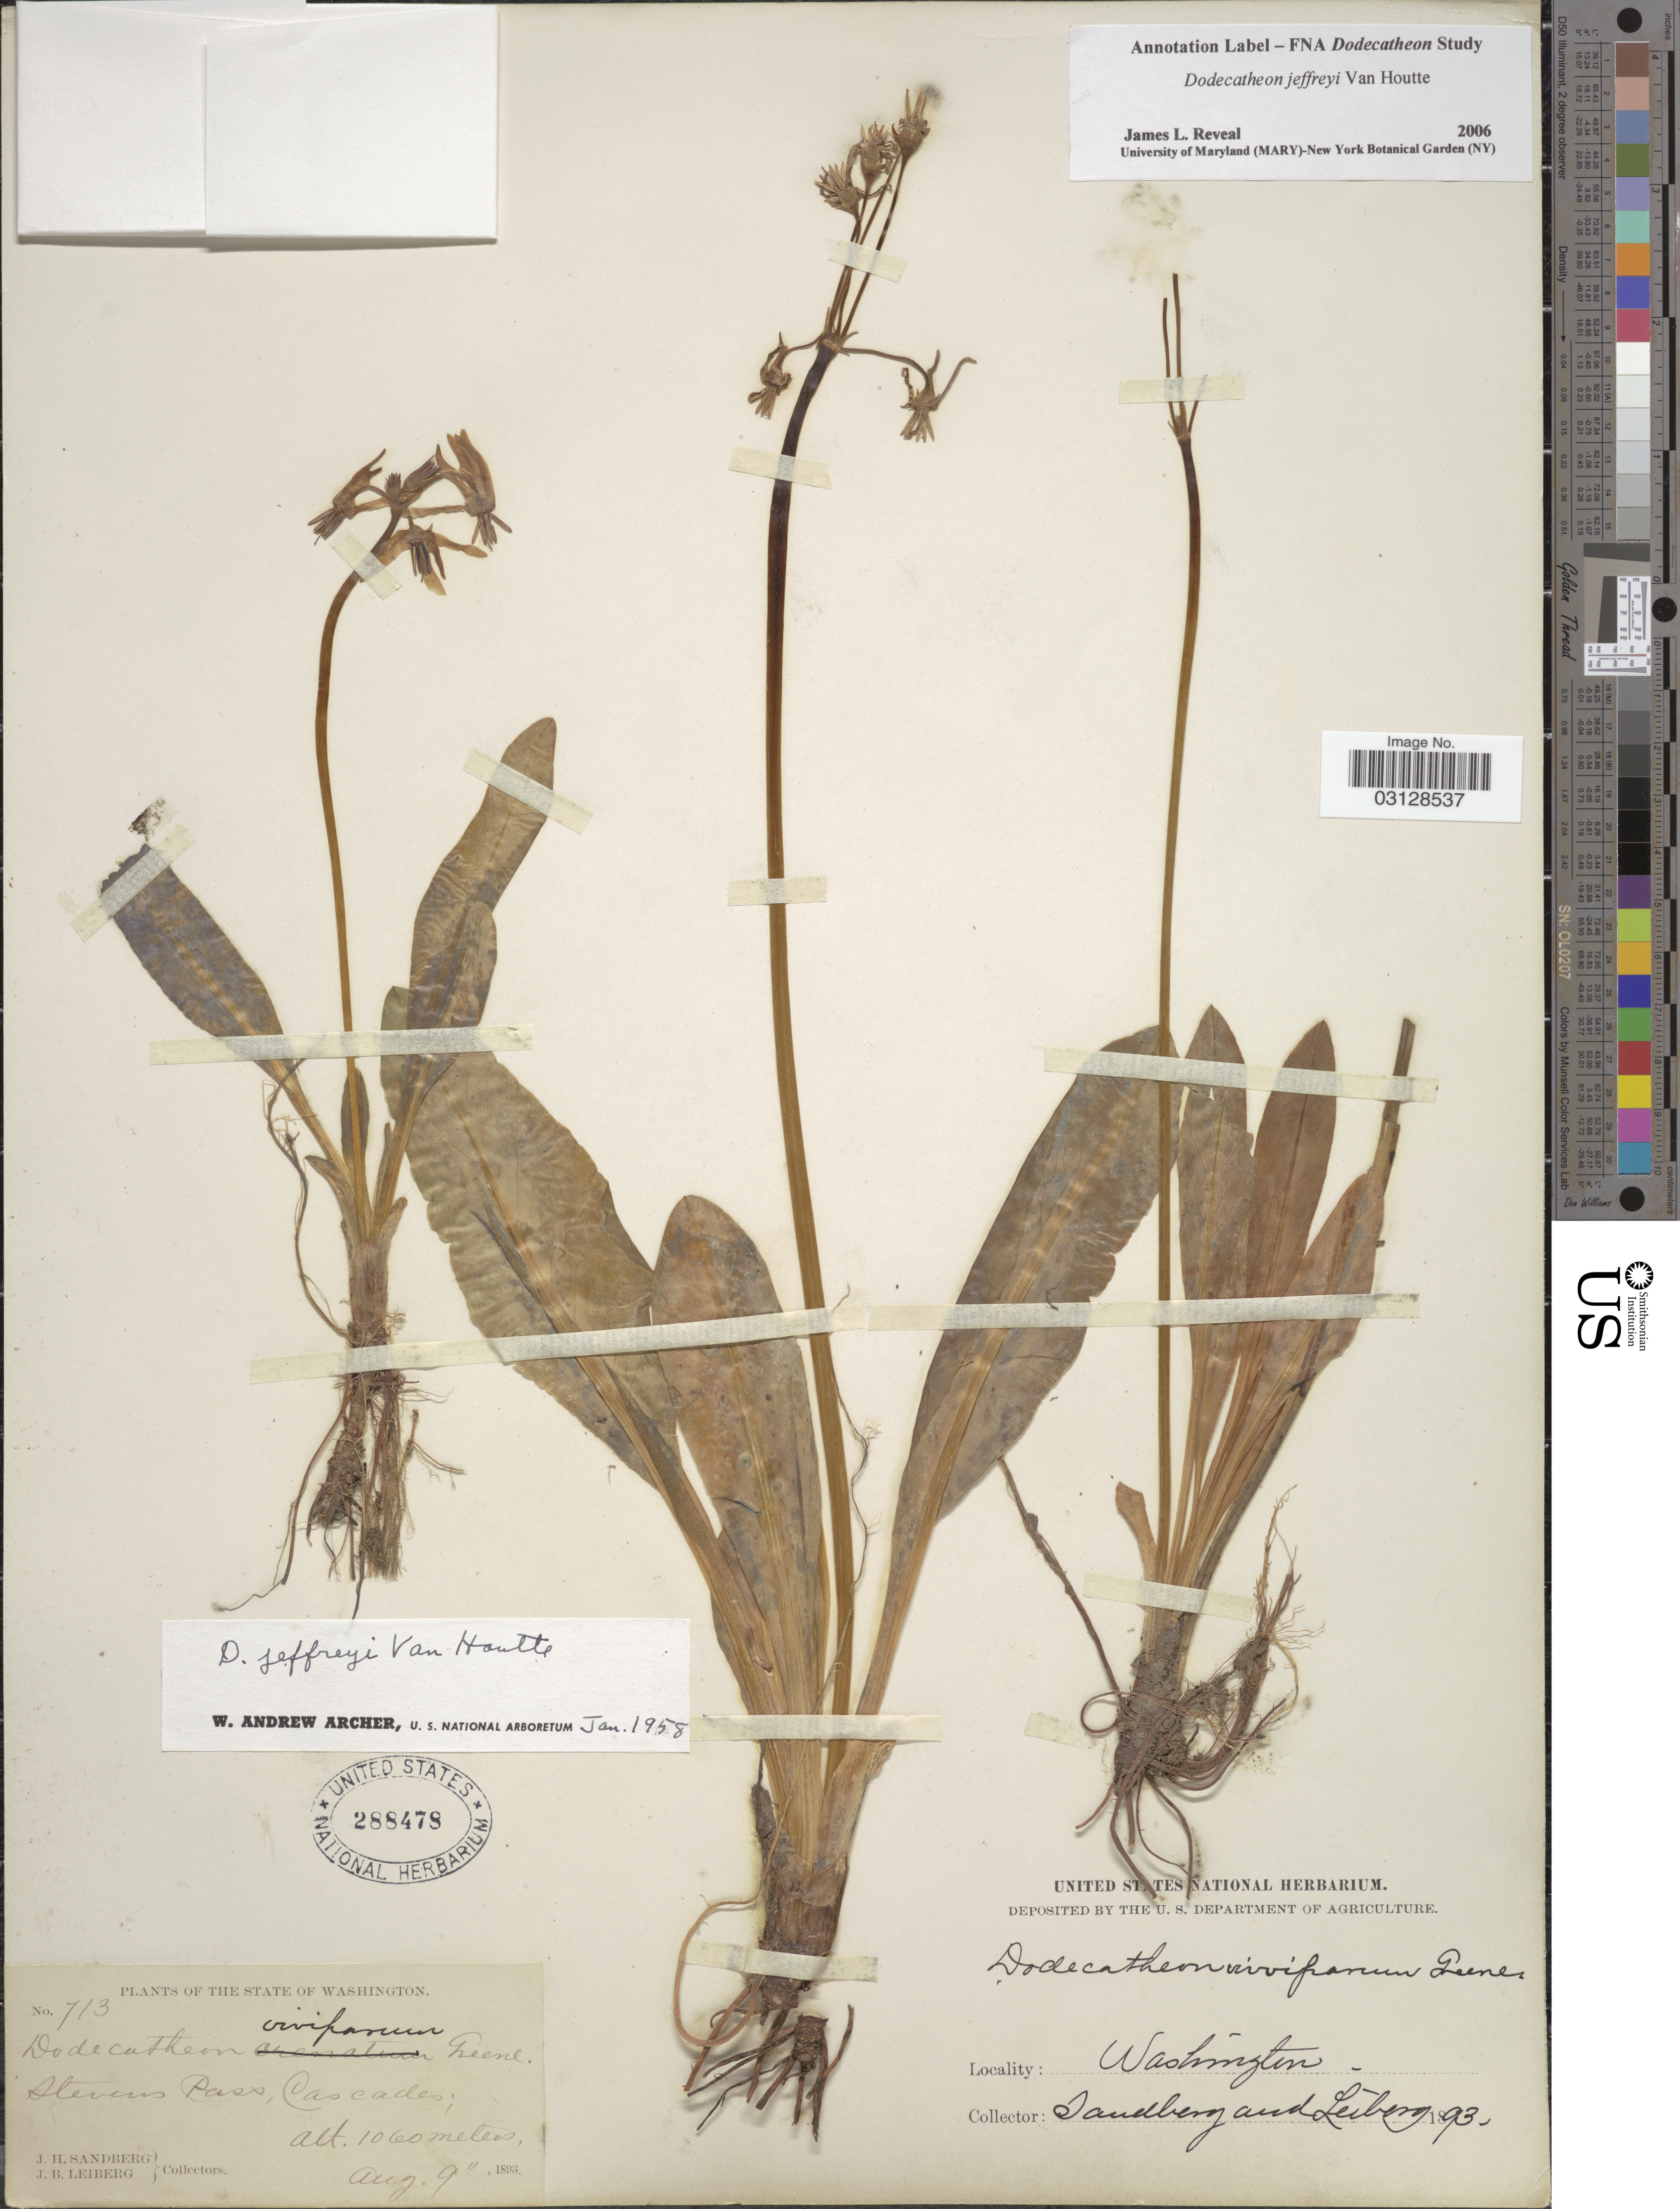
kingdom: Plantae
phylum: Tracheophyta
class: Magnoliopsida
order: Ericales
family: Primulaceae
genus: Dodecatheon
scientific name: Dodecatheon jeffreyi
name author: Van Houtte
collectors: J. H. Sandberg & J. B. Leiberg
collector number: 713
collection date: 1893-08-09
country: United States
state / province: Washington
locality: Stevens Pass, Cascades.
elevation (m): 1060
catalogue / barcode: US 288478